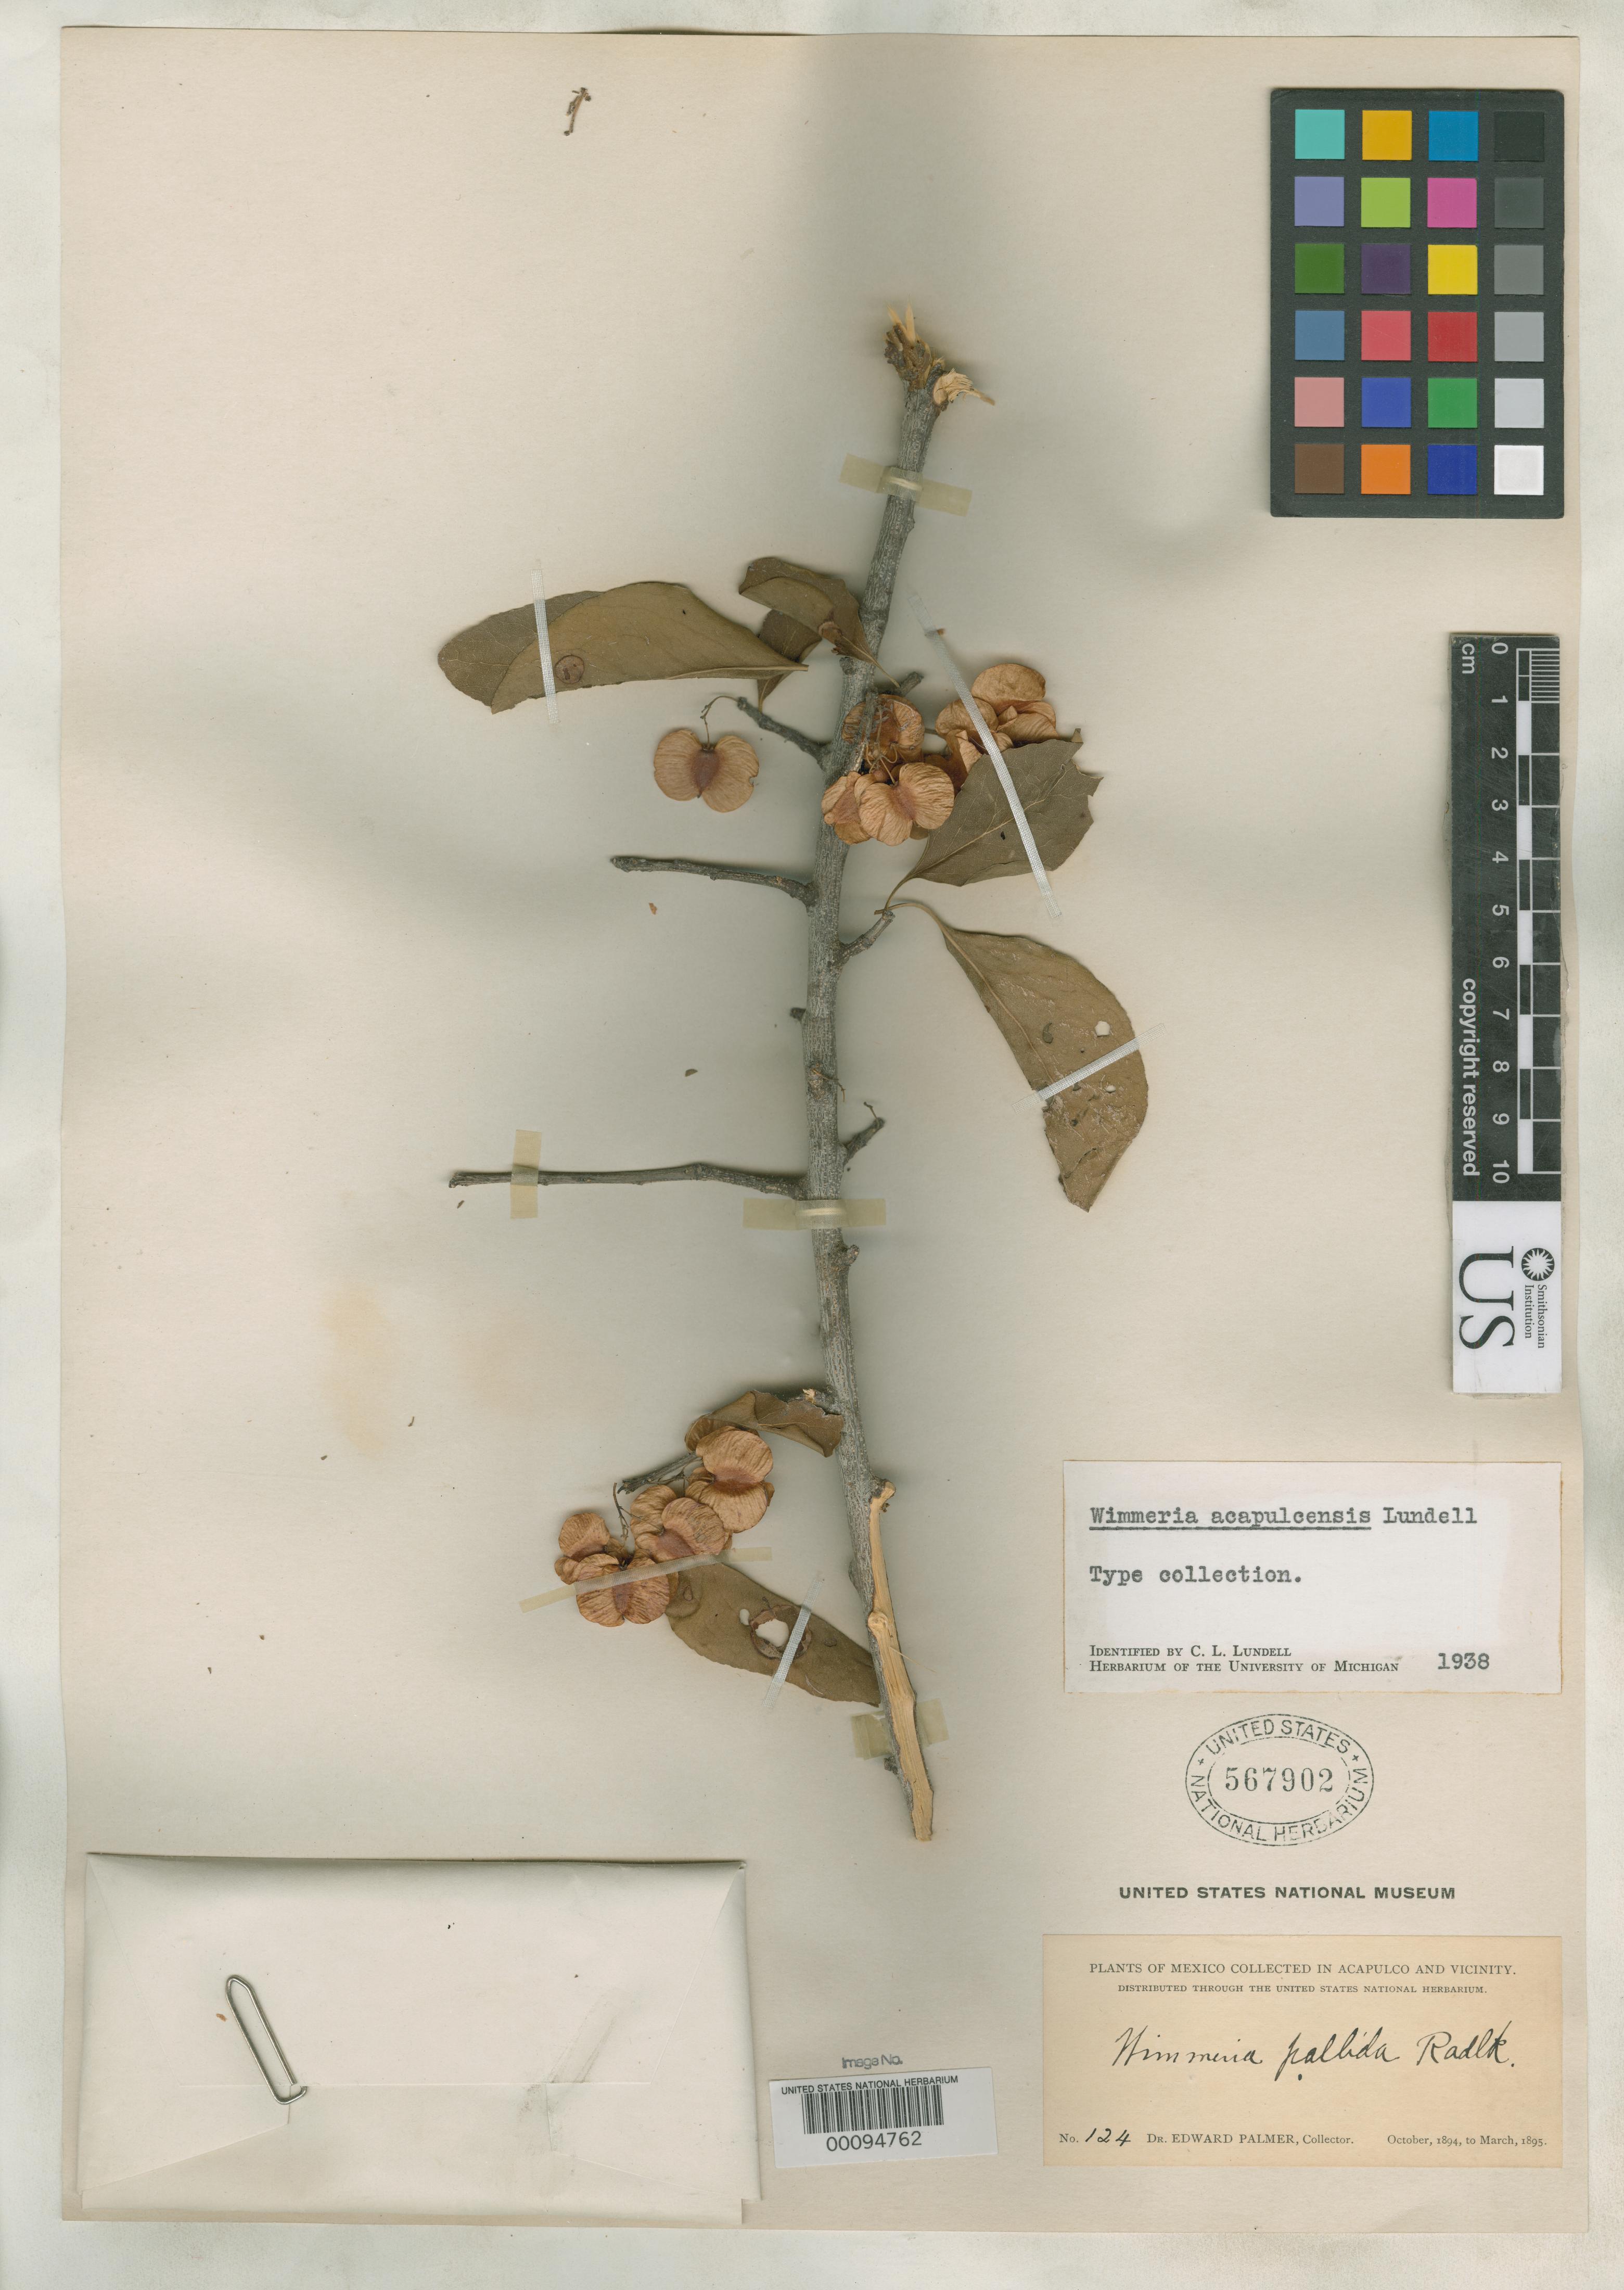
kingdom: Plantae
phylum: Tracheophyta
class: Magnoliopsida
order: Celastrales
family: Celastraceae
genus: Wimmeria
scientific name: Wimmeria acapulcensis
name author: Lundell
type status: Isotype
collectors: E. Palmer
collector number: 124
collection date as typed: Oct 1894 to -- Mar 1895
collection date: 1894-10/1895-03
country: Mexico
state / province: Guerrero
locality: Near Acapulco.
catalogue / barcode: US 567902